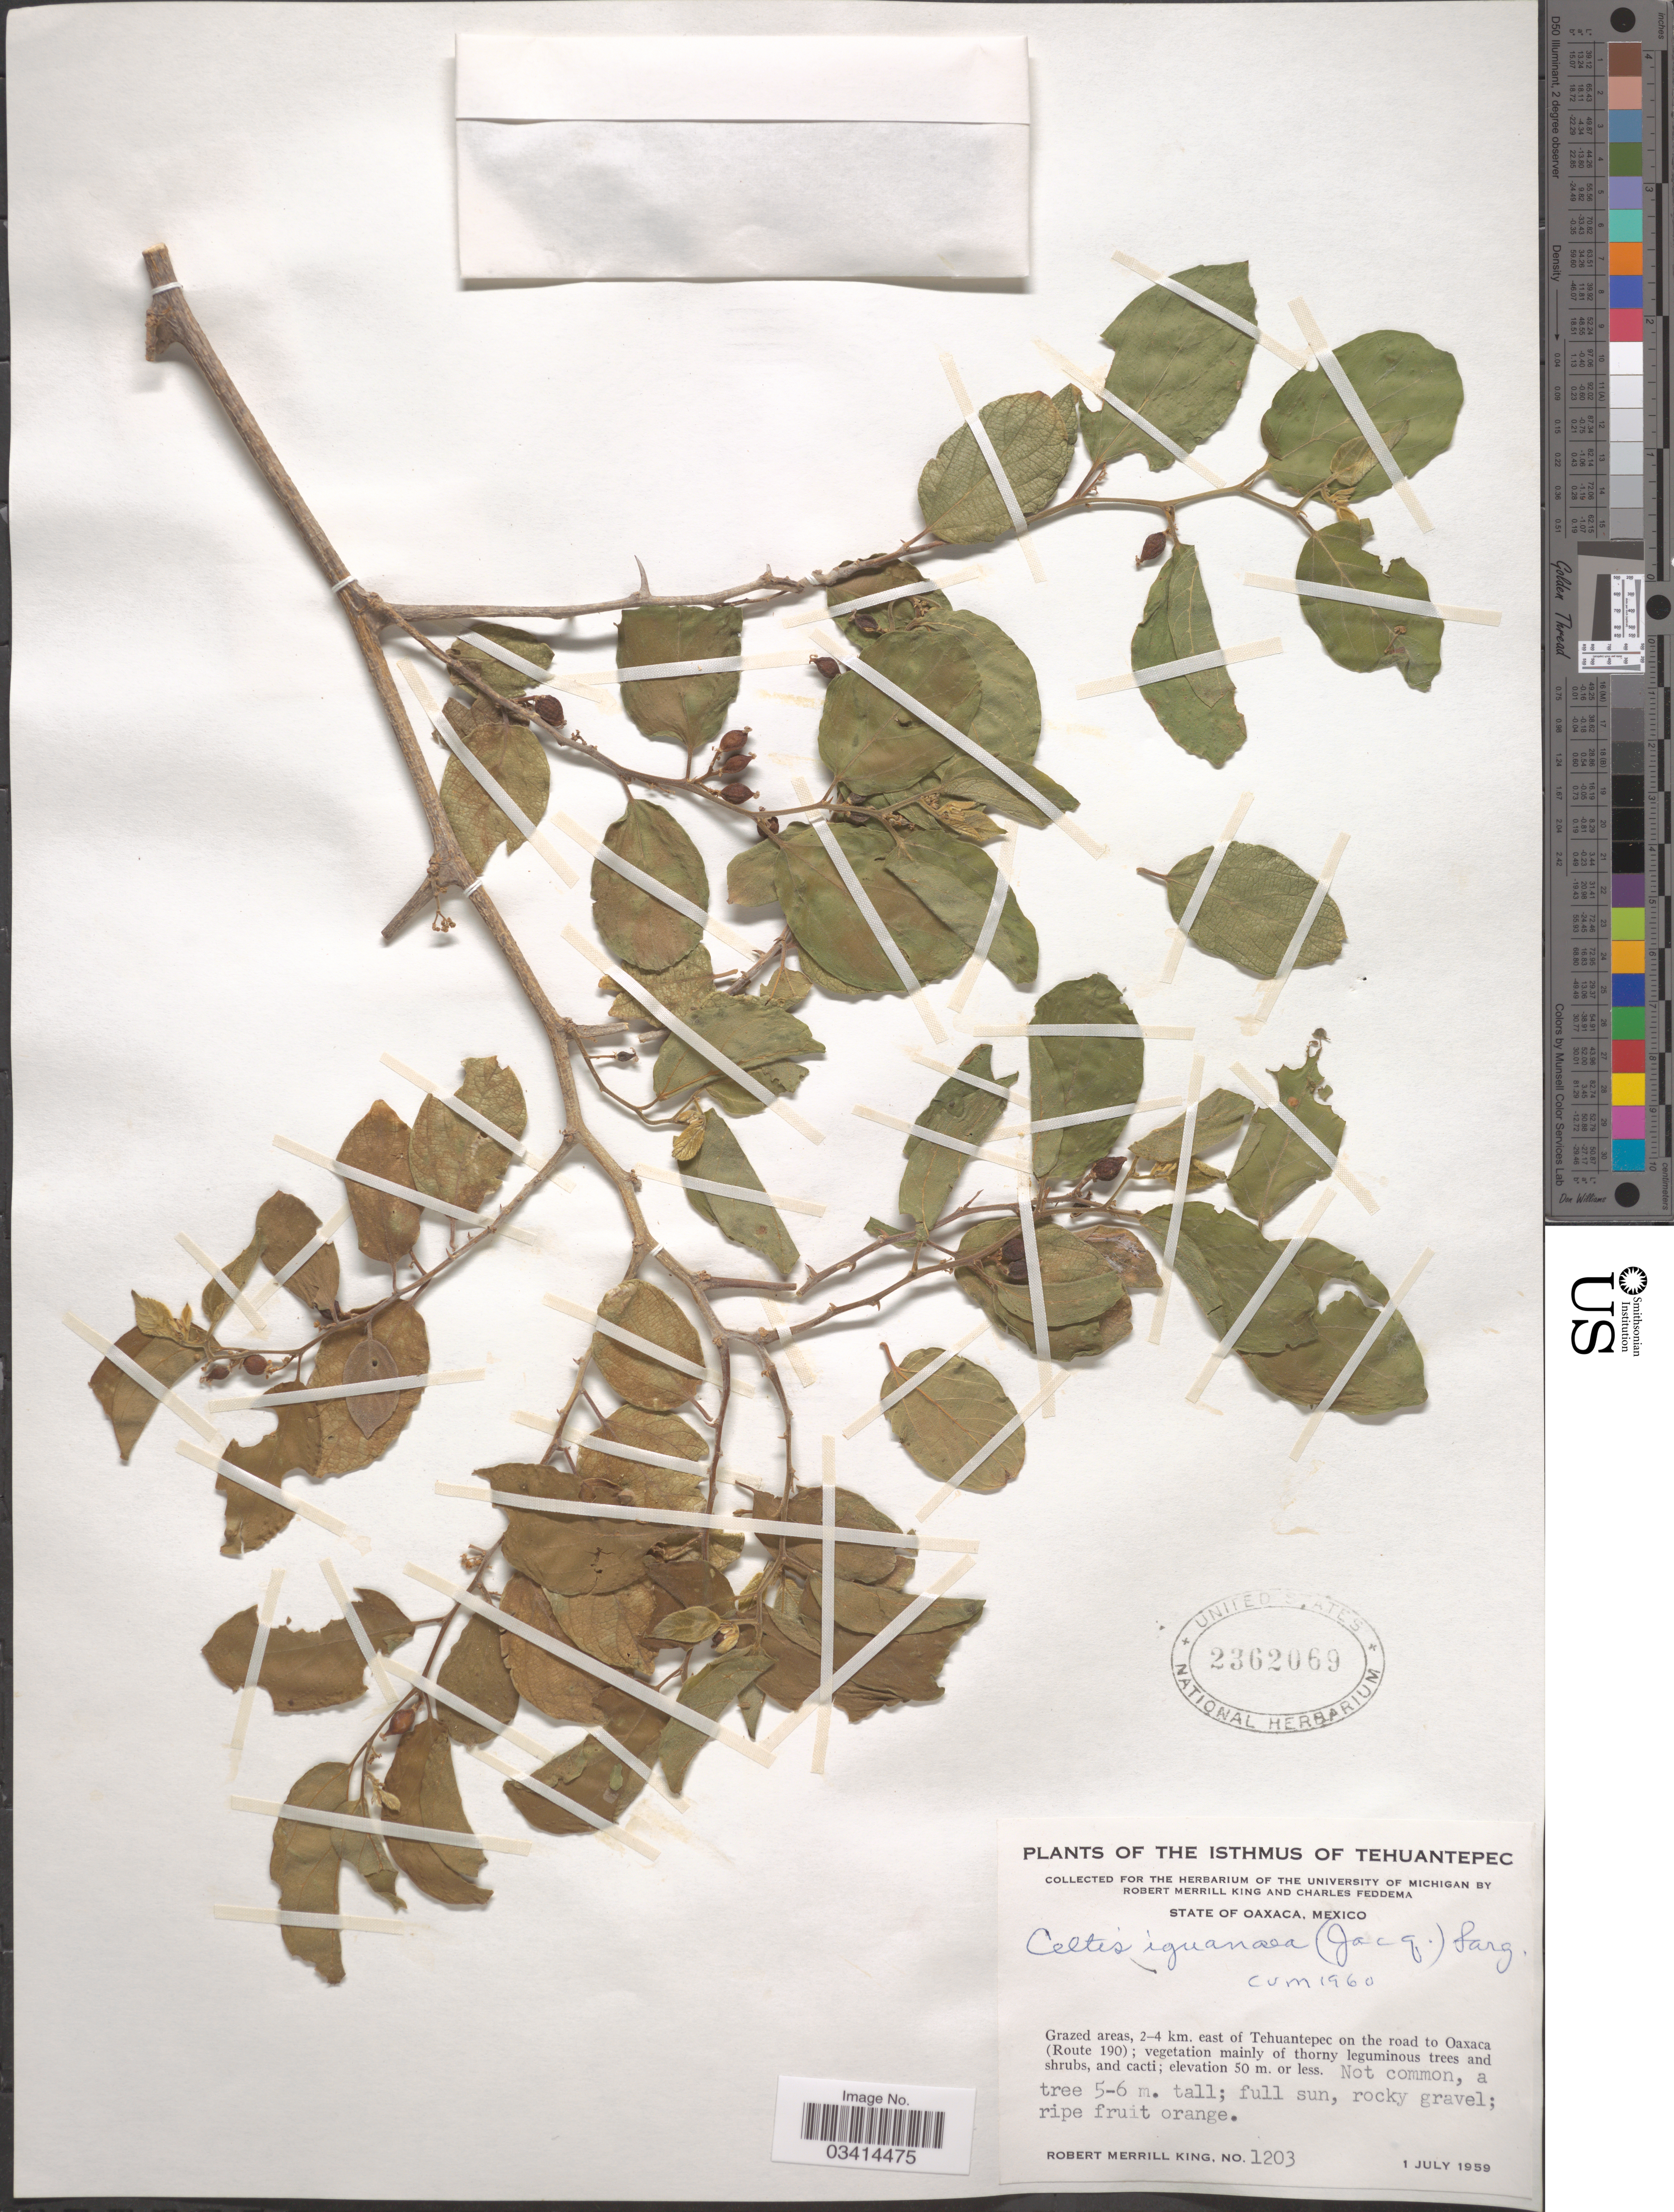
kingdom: Plantae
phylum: Tracheophyta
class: Magnoliopsida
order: Rosales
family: Cannabaceae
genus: Celtis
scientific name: Celtis iguanaea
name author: (Jacq.) Sarg.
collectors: R. M. King & C. Feddema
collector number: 1203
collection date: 1959-07-01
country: Mexico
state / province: Oaxaca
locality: The Isthmus of Tehuantepec. Grazed areas, 2-4 km. east of Tehuantepec on the road to Oaxaca (Route 190).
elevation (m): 50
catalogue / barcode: US 2362069